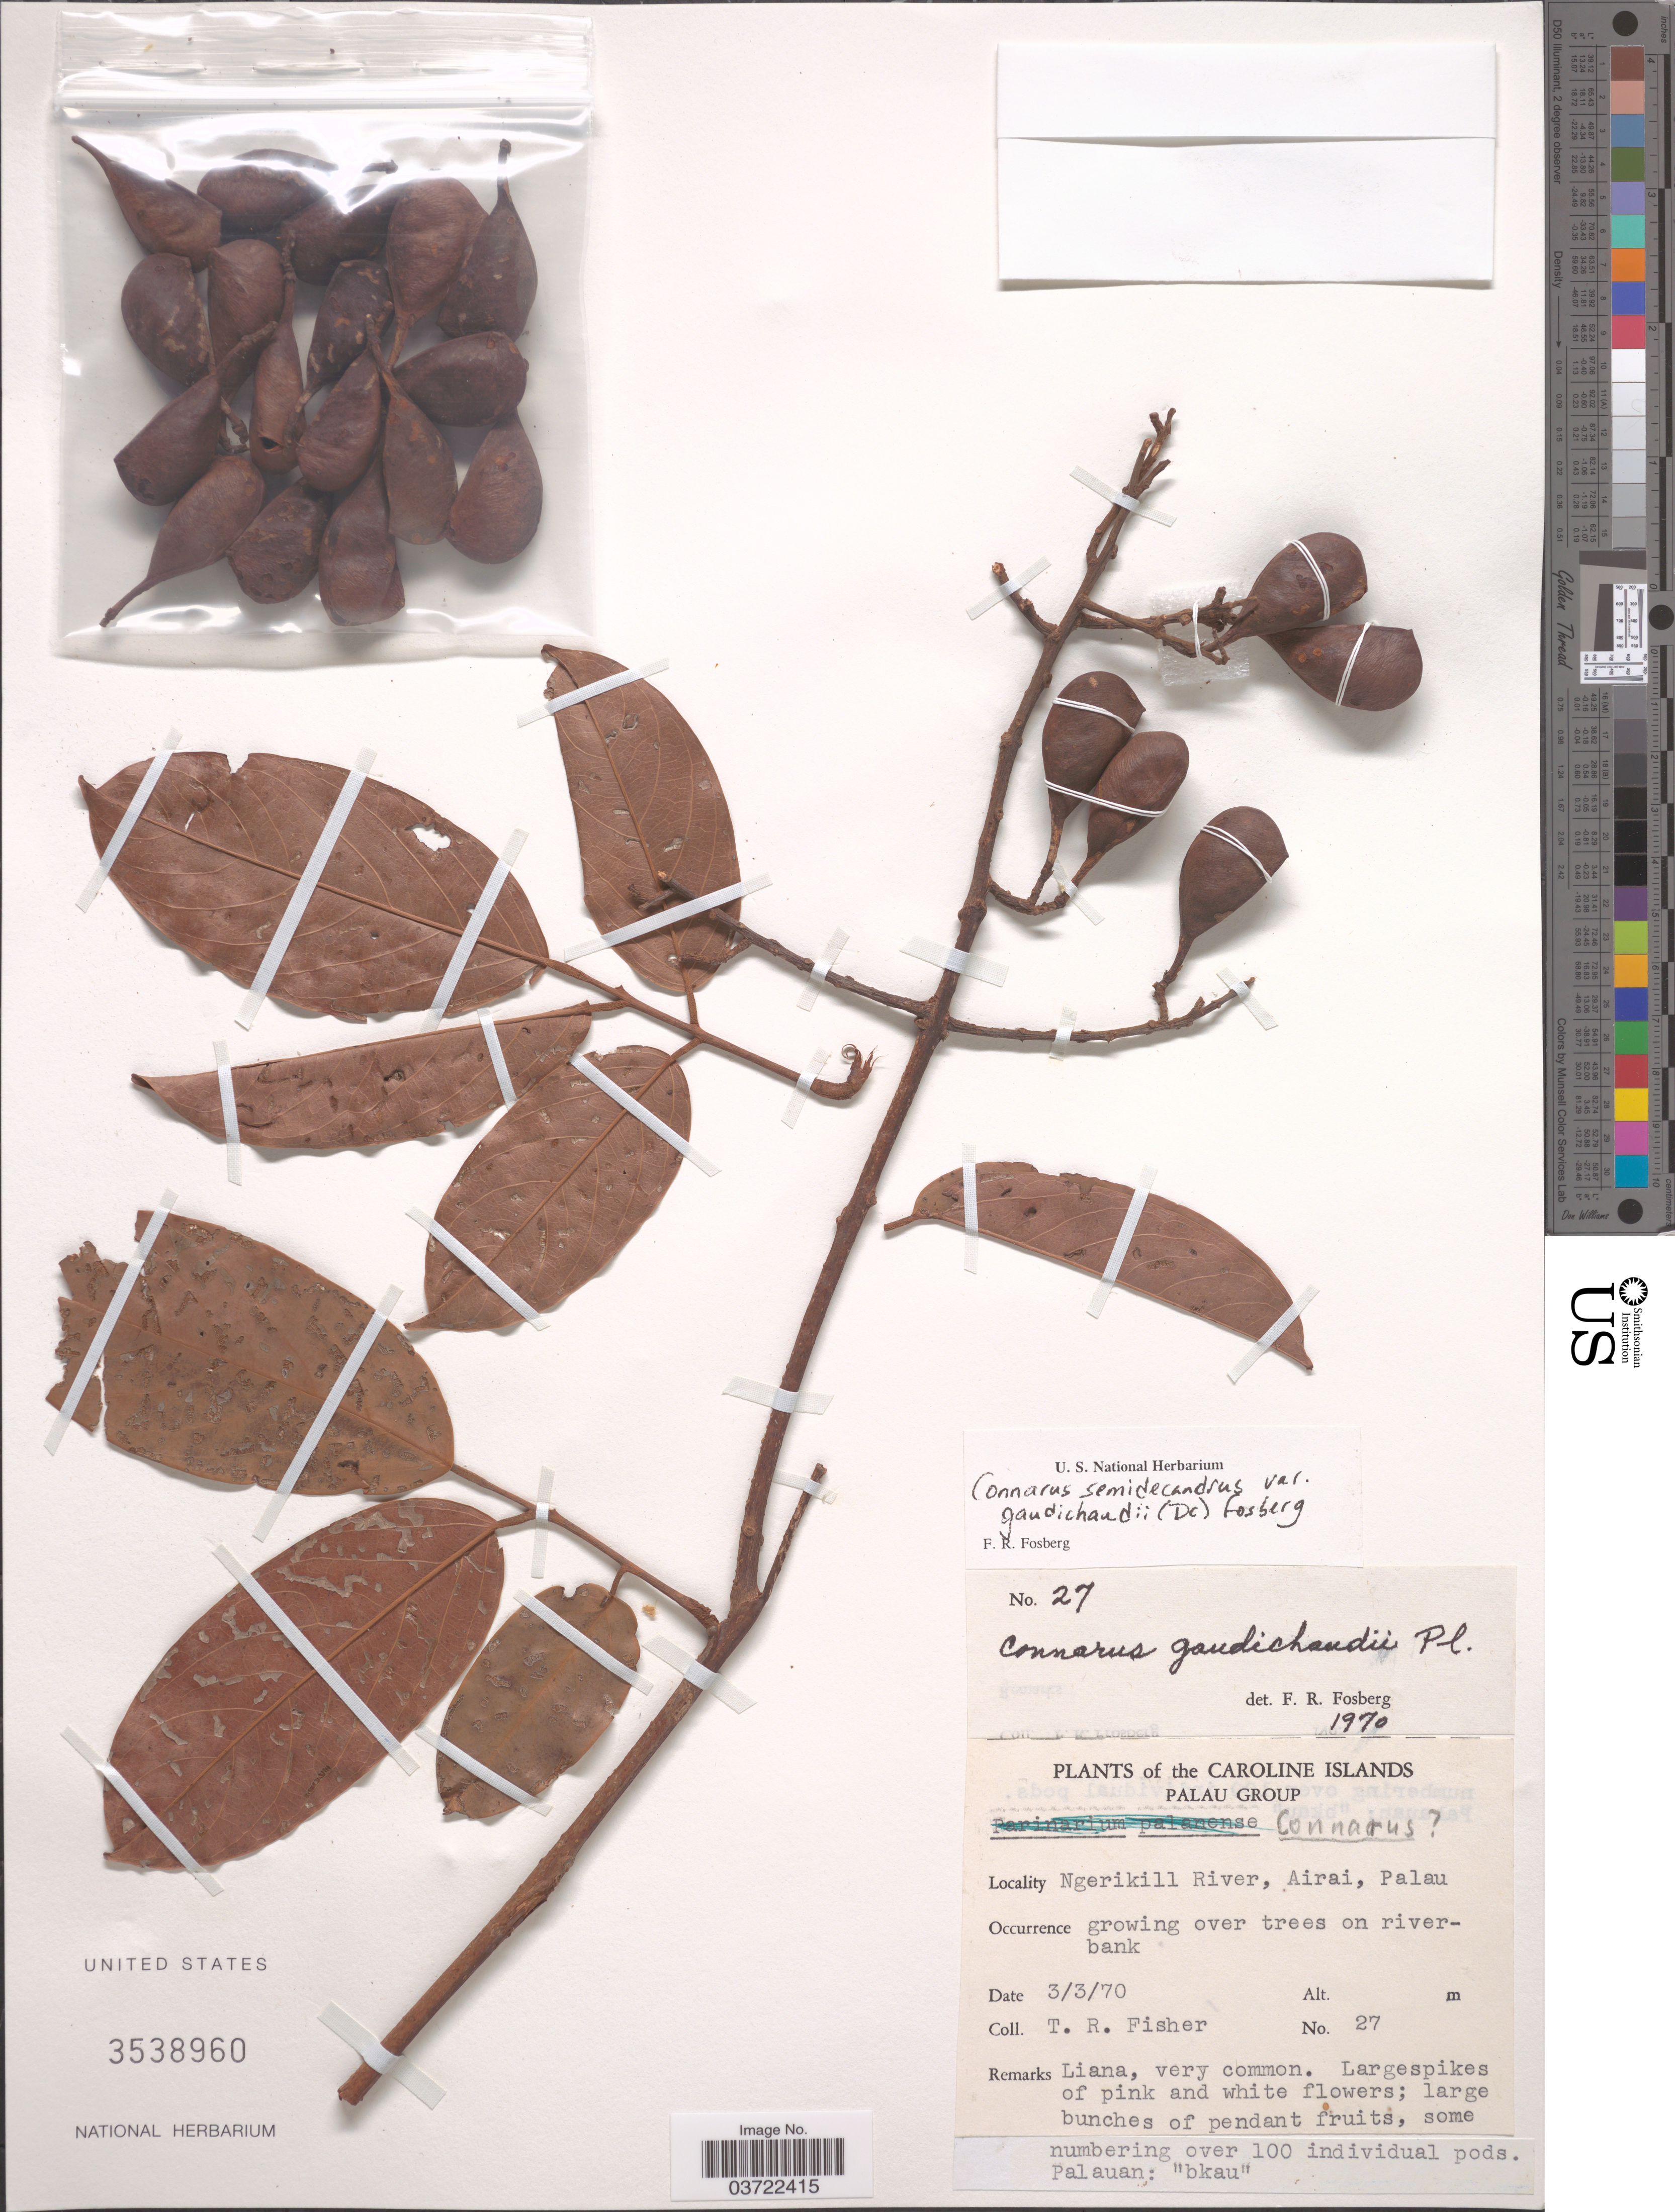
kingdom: Plantae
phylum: Tracheophyta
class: Magnoliopsida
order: Oxalidales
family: Connaraceae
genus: Connarus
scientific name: Connarus semidecandrus var. gaudichaudii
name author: (DC.) Fosberg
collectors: T. R. Fisher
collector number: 27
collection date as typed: Transcribed d/m/y: 3/3/70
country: Palau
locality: Caroline Islands. Palau Group. Ngerikill River, Airai, Palau. Over trees on riverbank.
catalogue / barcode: US 3538960